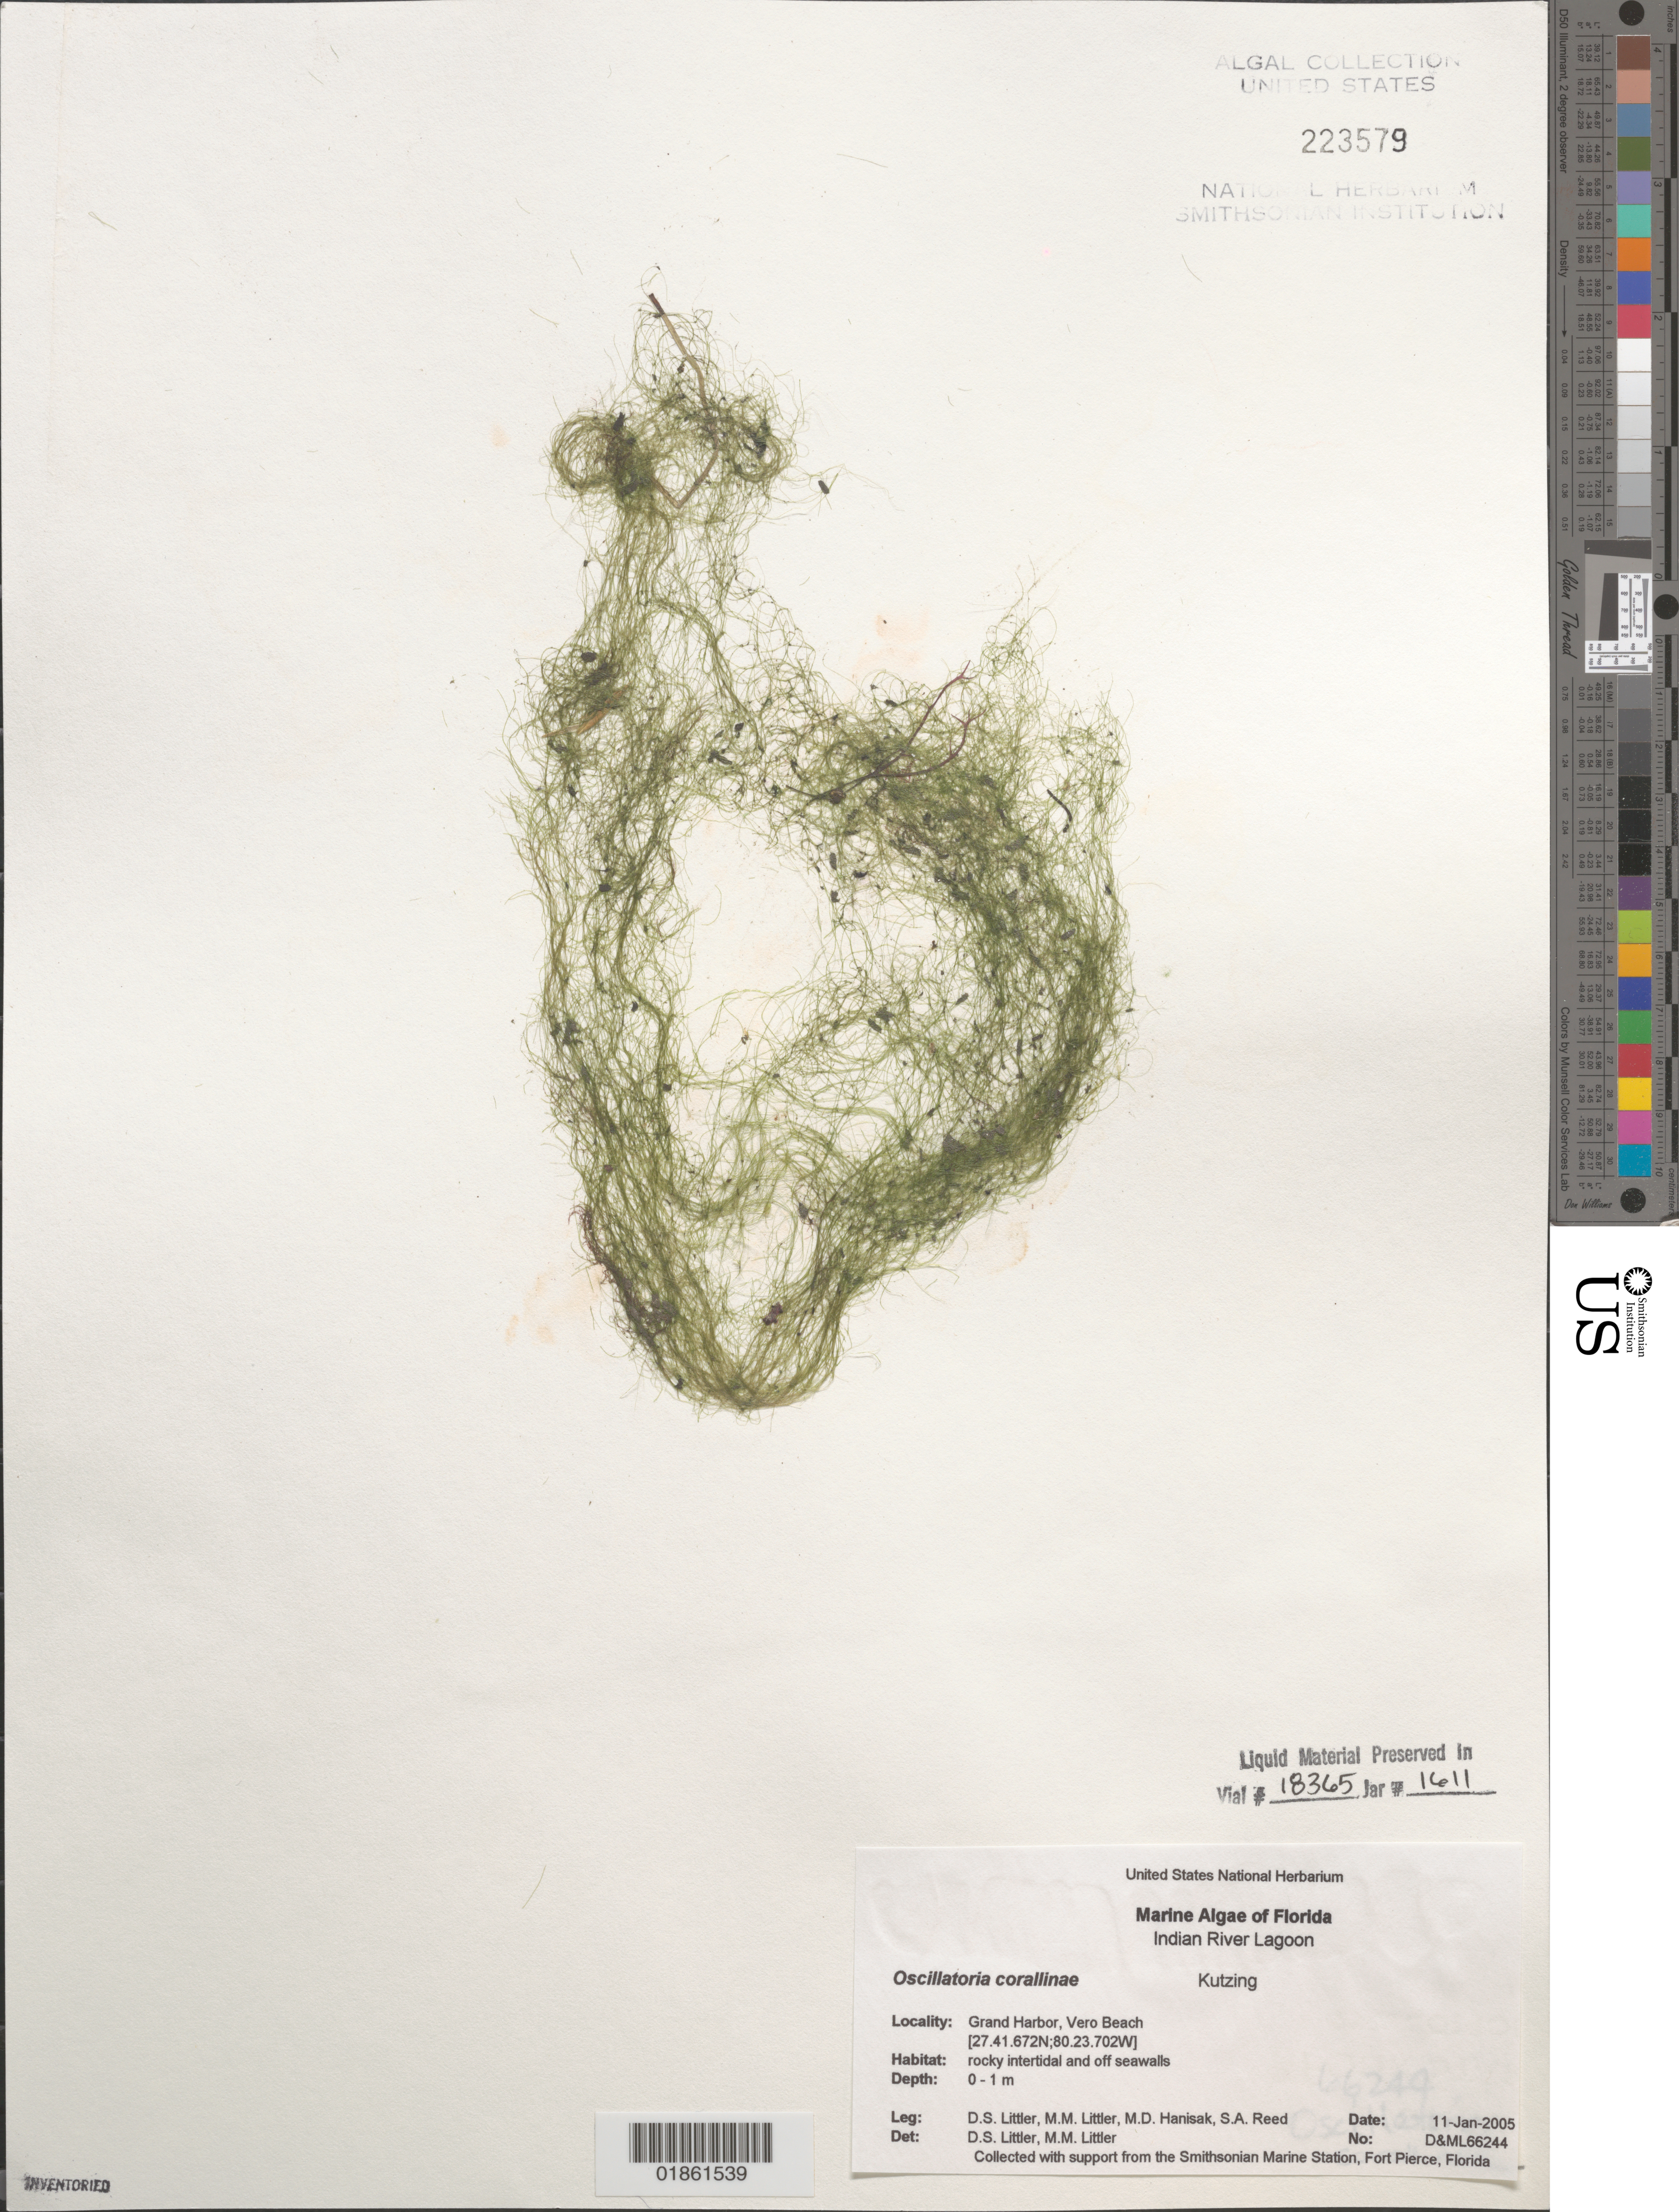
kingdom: Bacteria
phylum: Cyanobacteria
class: Cyanobacteriia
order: Cyanobacteriales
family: Oscillatoriaceae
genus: Oscillatoria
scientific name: Oscillatoria corallinae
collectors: D. S. Littler, M. Hanisak & S. Reed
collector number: D&ML66244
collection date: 2005-01-11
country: United States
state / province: Florida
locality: Indian River Lagoon. Grand Harbor, Vero Beach.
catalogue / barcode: US 223579